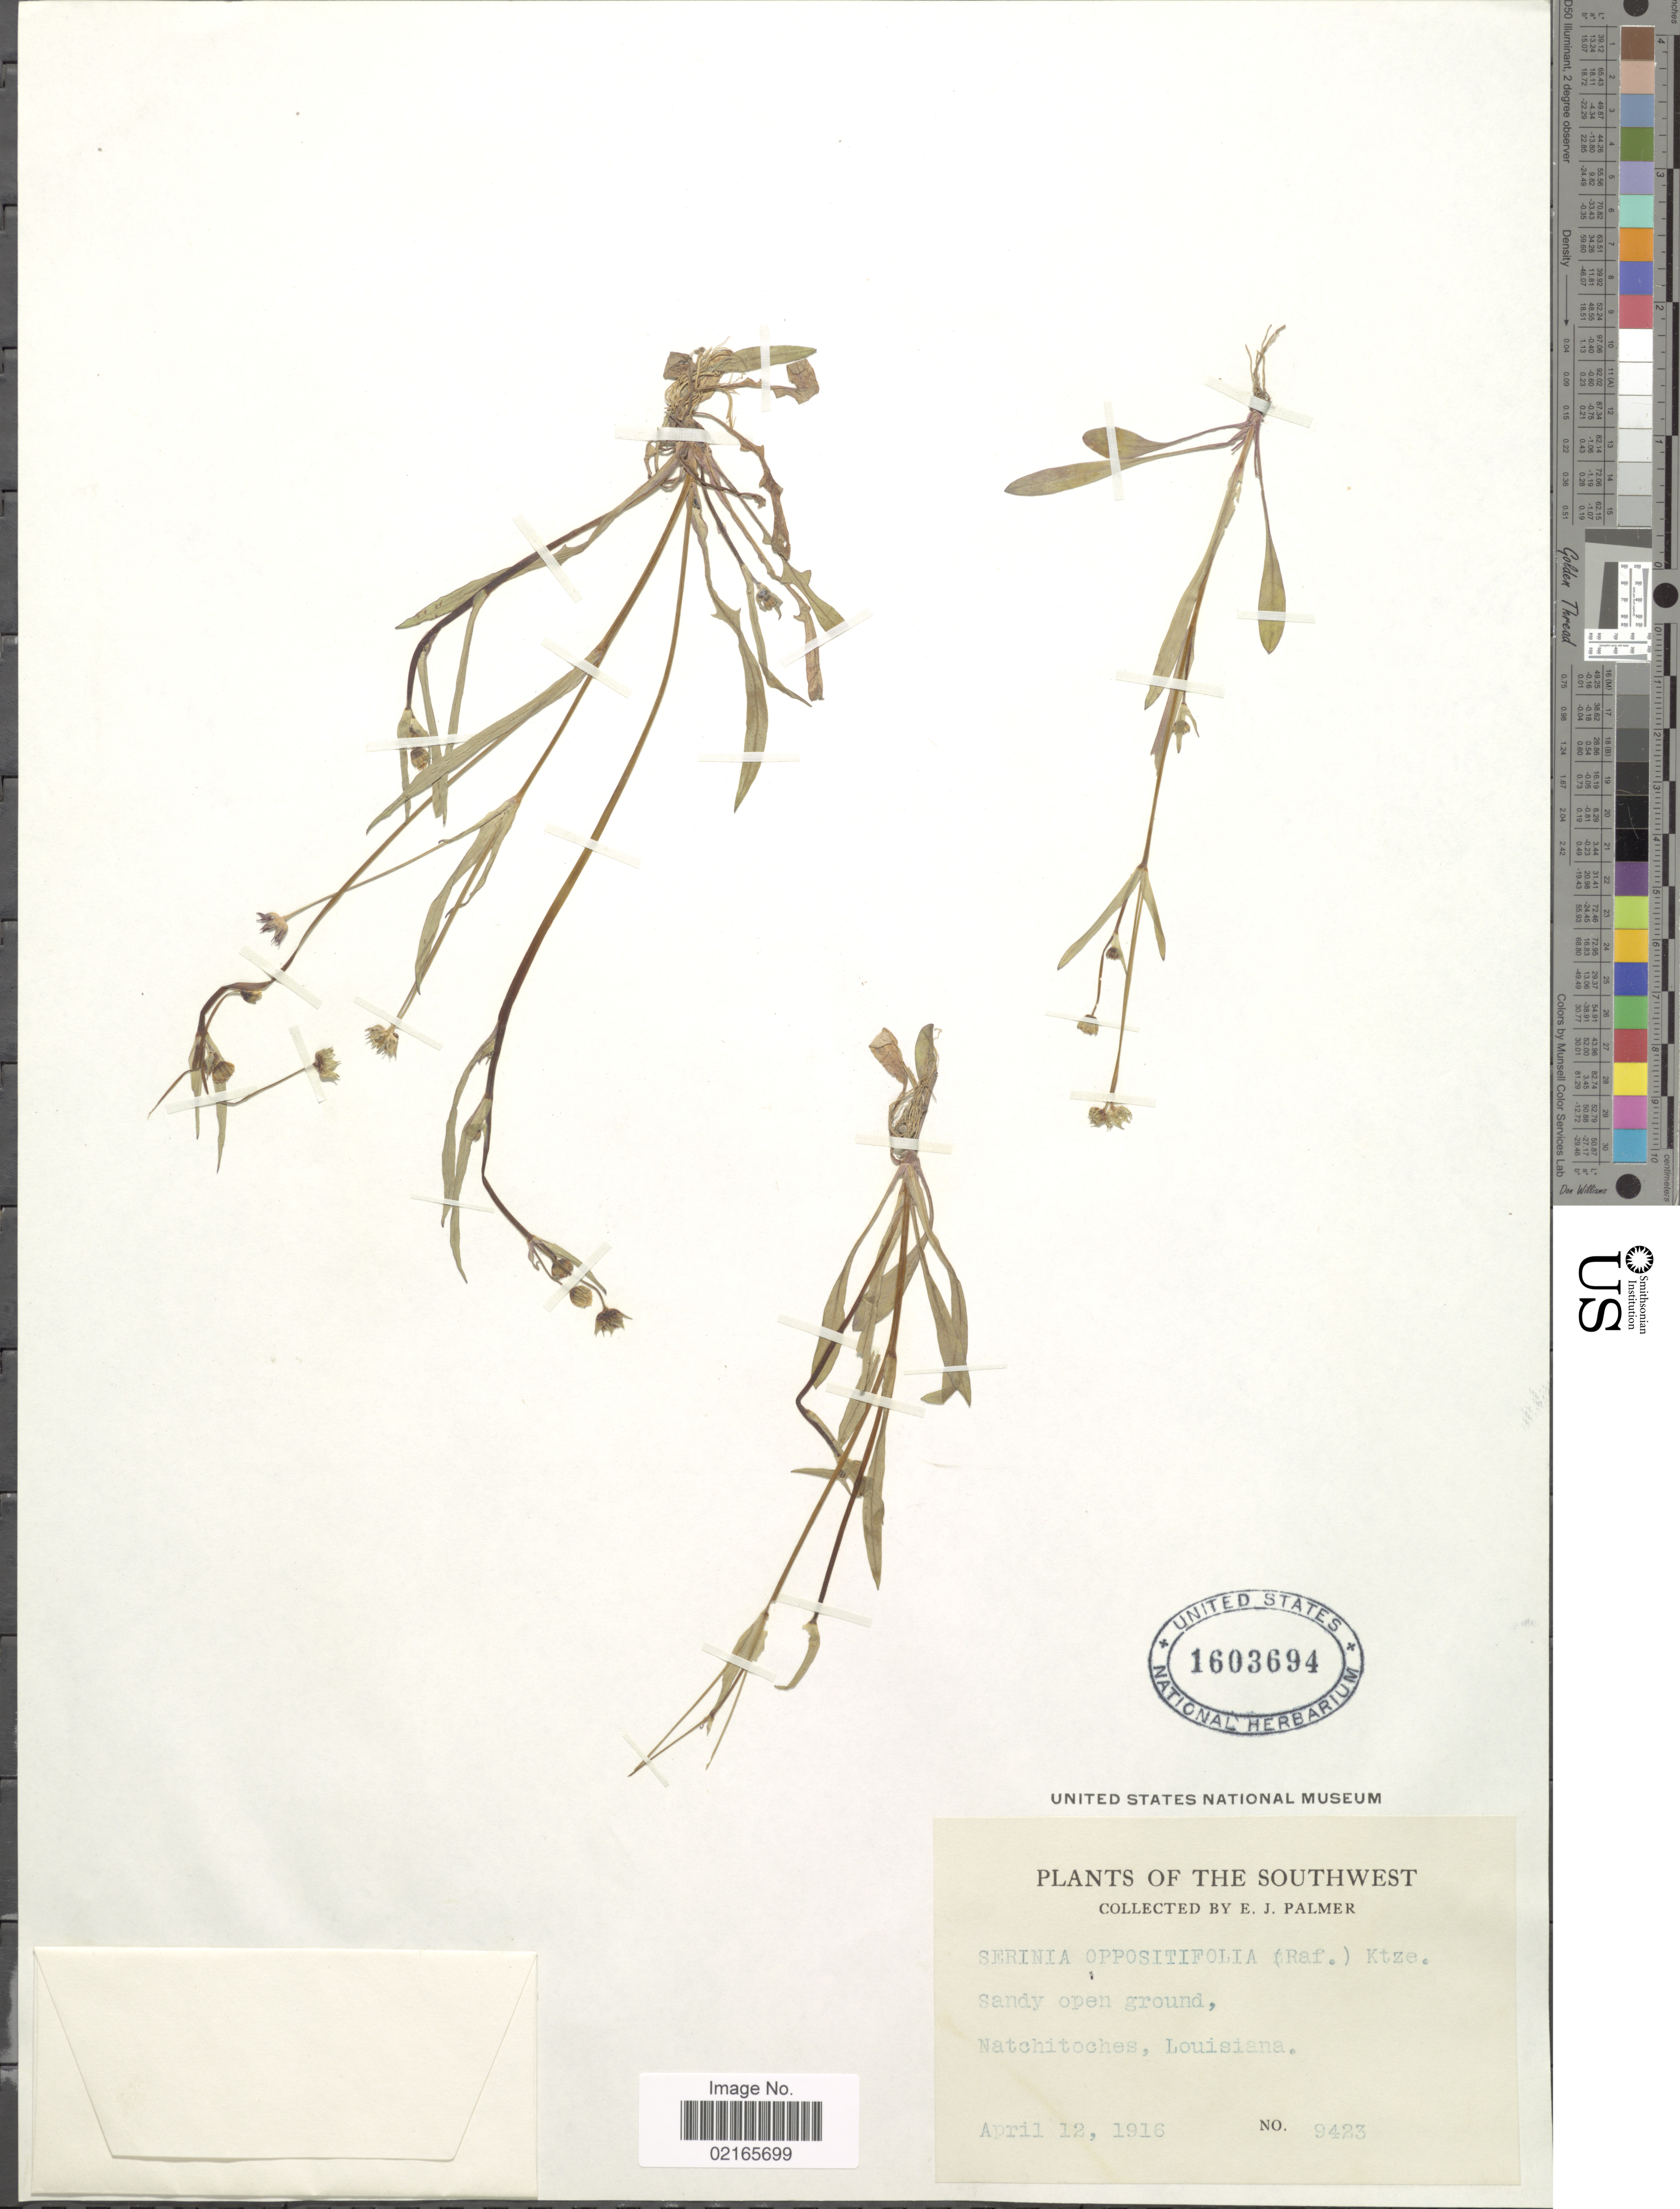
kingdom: Plantae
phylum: Tracheophyta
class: Magnoliopsida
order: Asterales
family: Asteraceae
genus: Krigia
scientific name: Krigia oppositifolia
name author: Raf.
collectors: E. J. Palmer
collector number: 9423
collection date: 1916-04-12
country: United States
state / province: Louisiana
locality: Southwest, sandy open ground, Natchitoches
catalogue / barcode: US 1603694